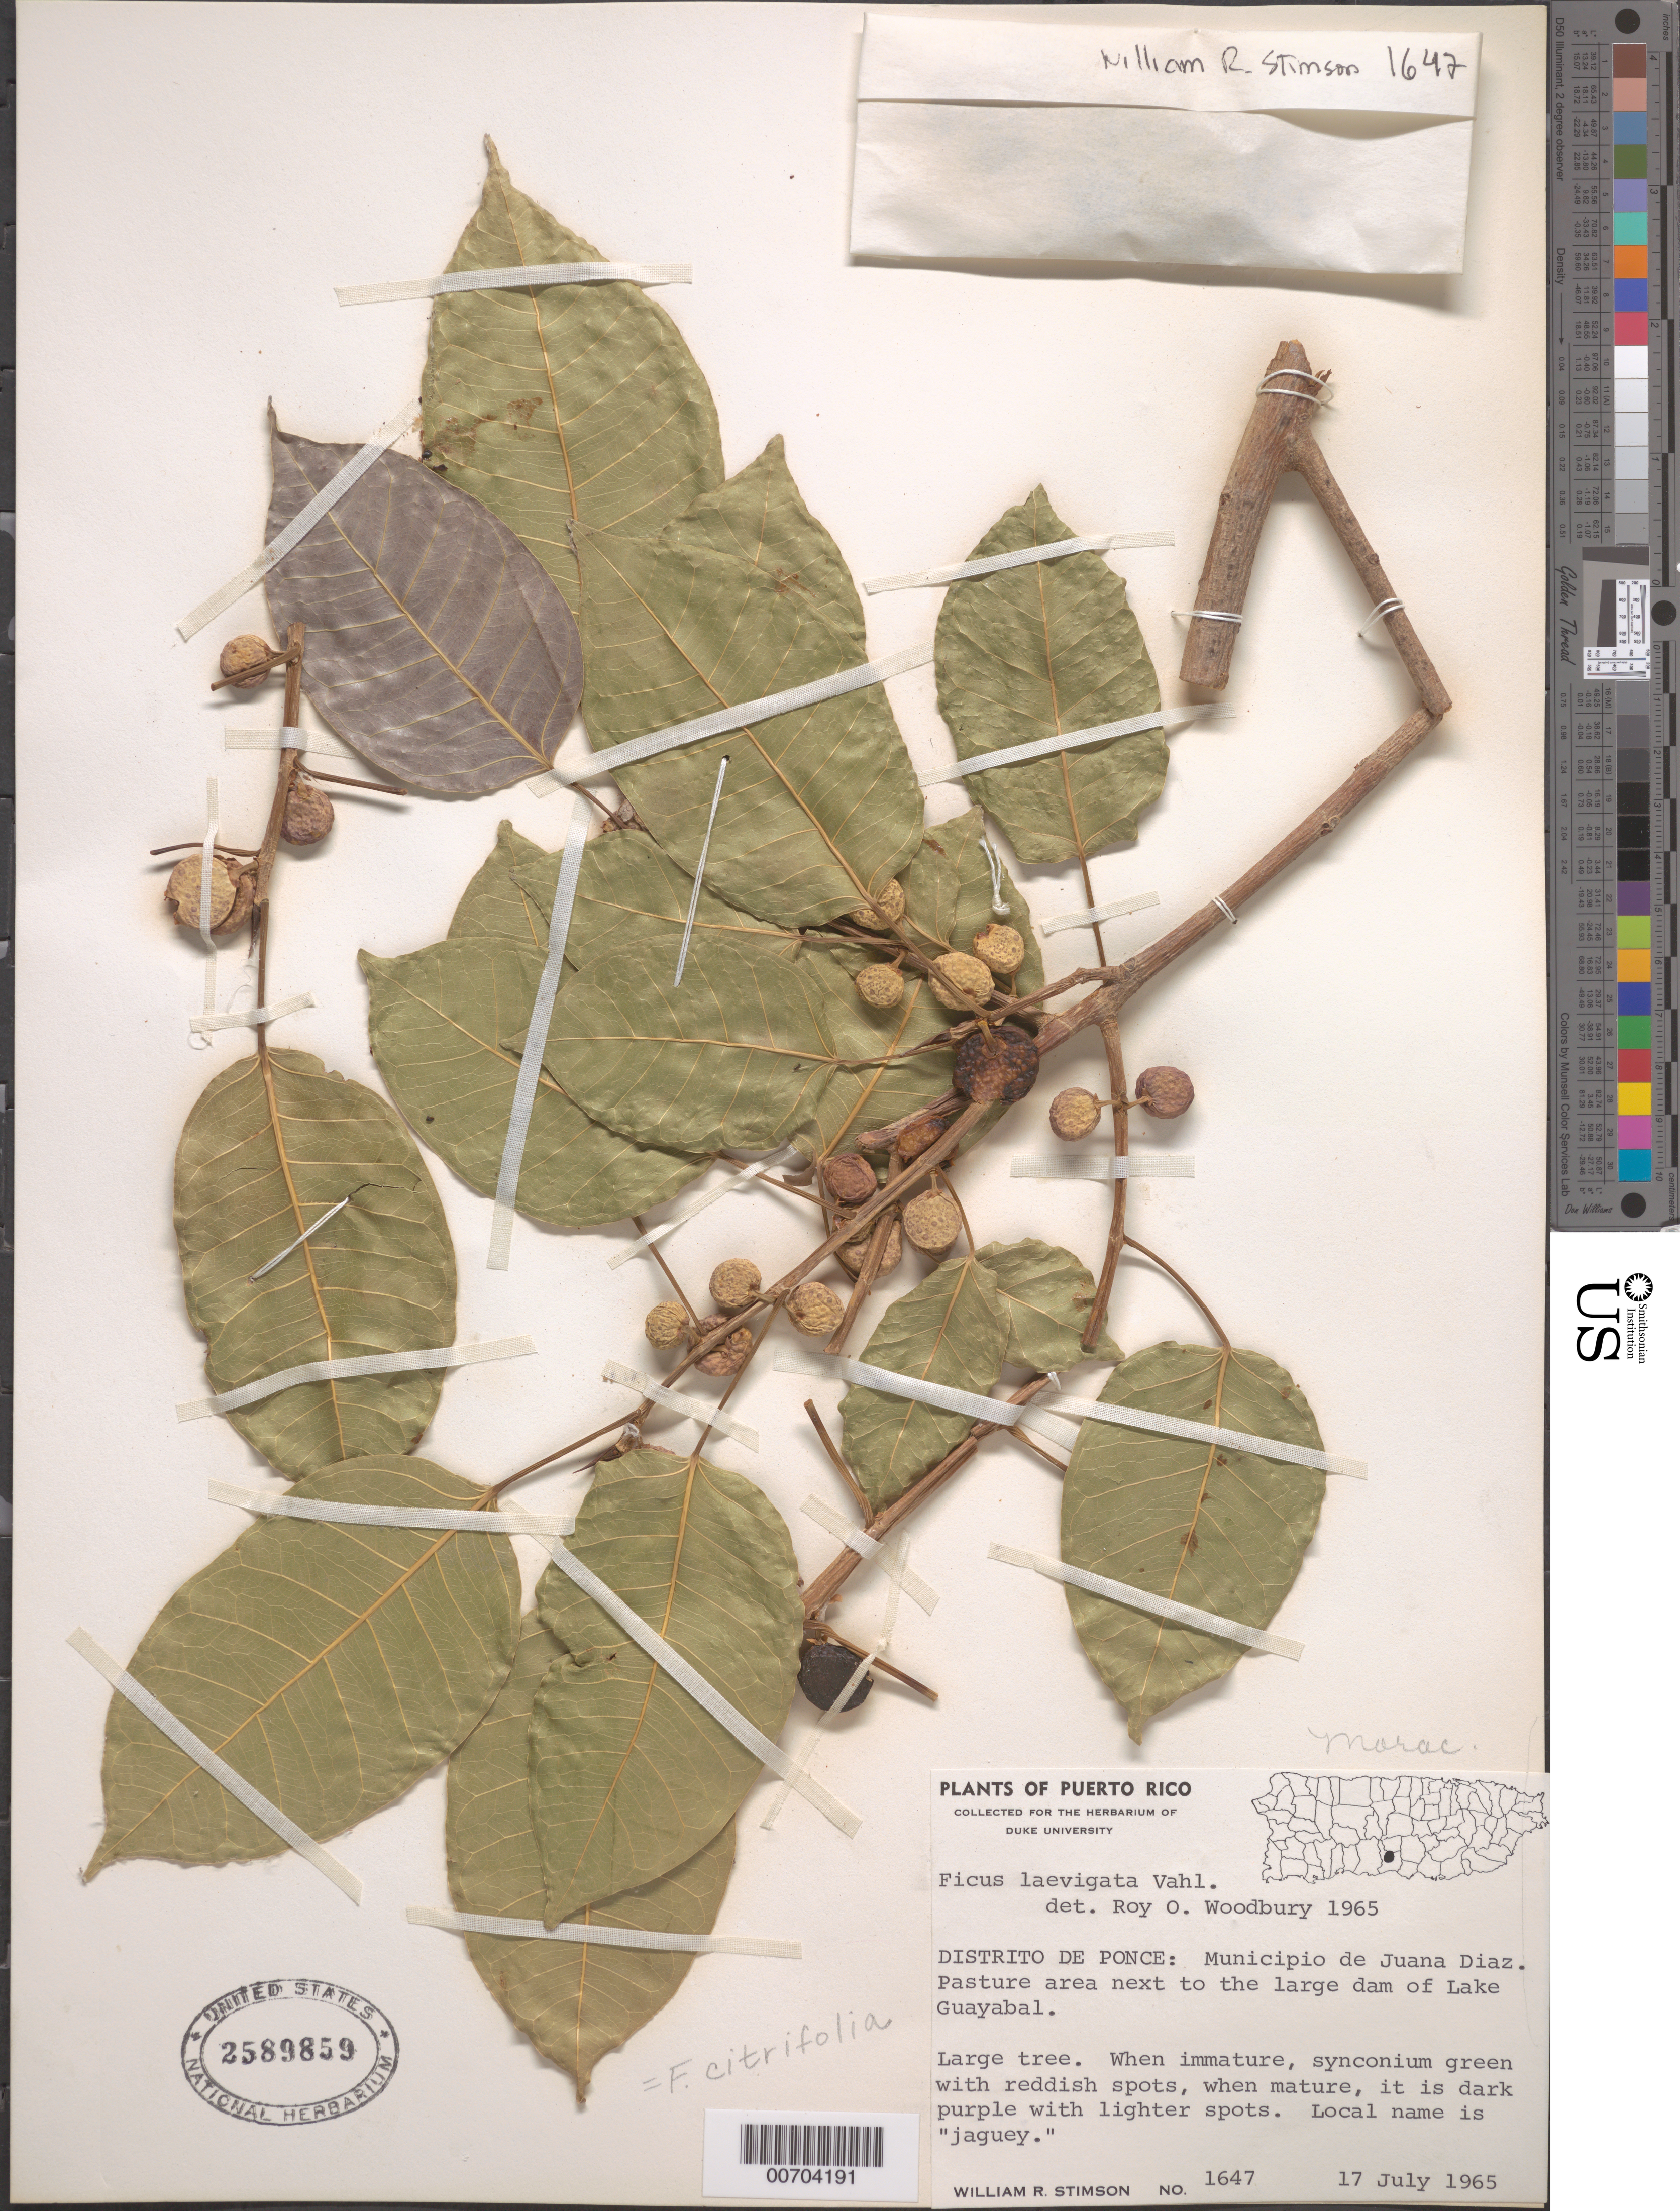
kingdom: Plantae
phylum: Tracheophyta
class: Magnoliopsida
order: Rosales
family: Moraceae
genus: Ficus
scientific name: Ficus laevigata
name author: Vahl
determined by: Woodbury, R. O.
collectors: W. R. Stimson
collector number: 1647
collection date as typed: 17 Jul 1965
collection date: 1965-07-17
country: Puerto Rico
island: Greater Antilles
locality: Distrito de Ponce: Municipio de Juana Diaz. Pasture area next to the large dam of Lake Guayabal.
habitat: Pasture area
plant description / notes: Common name: jaguey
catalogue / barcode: US 2589859